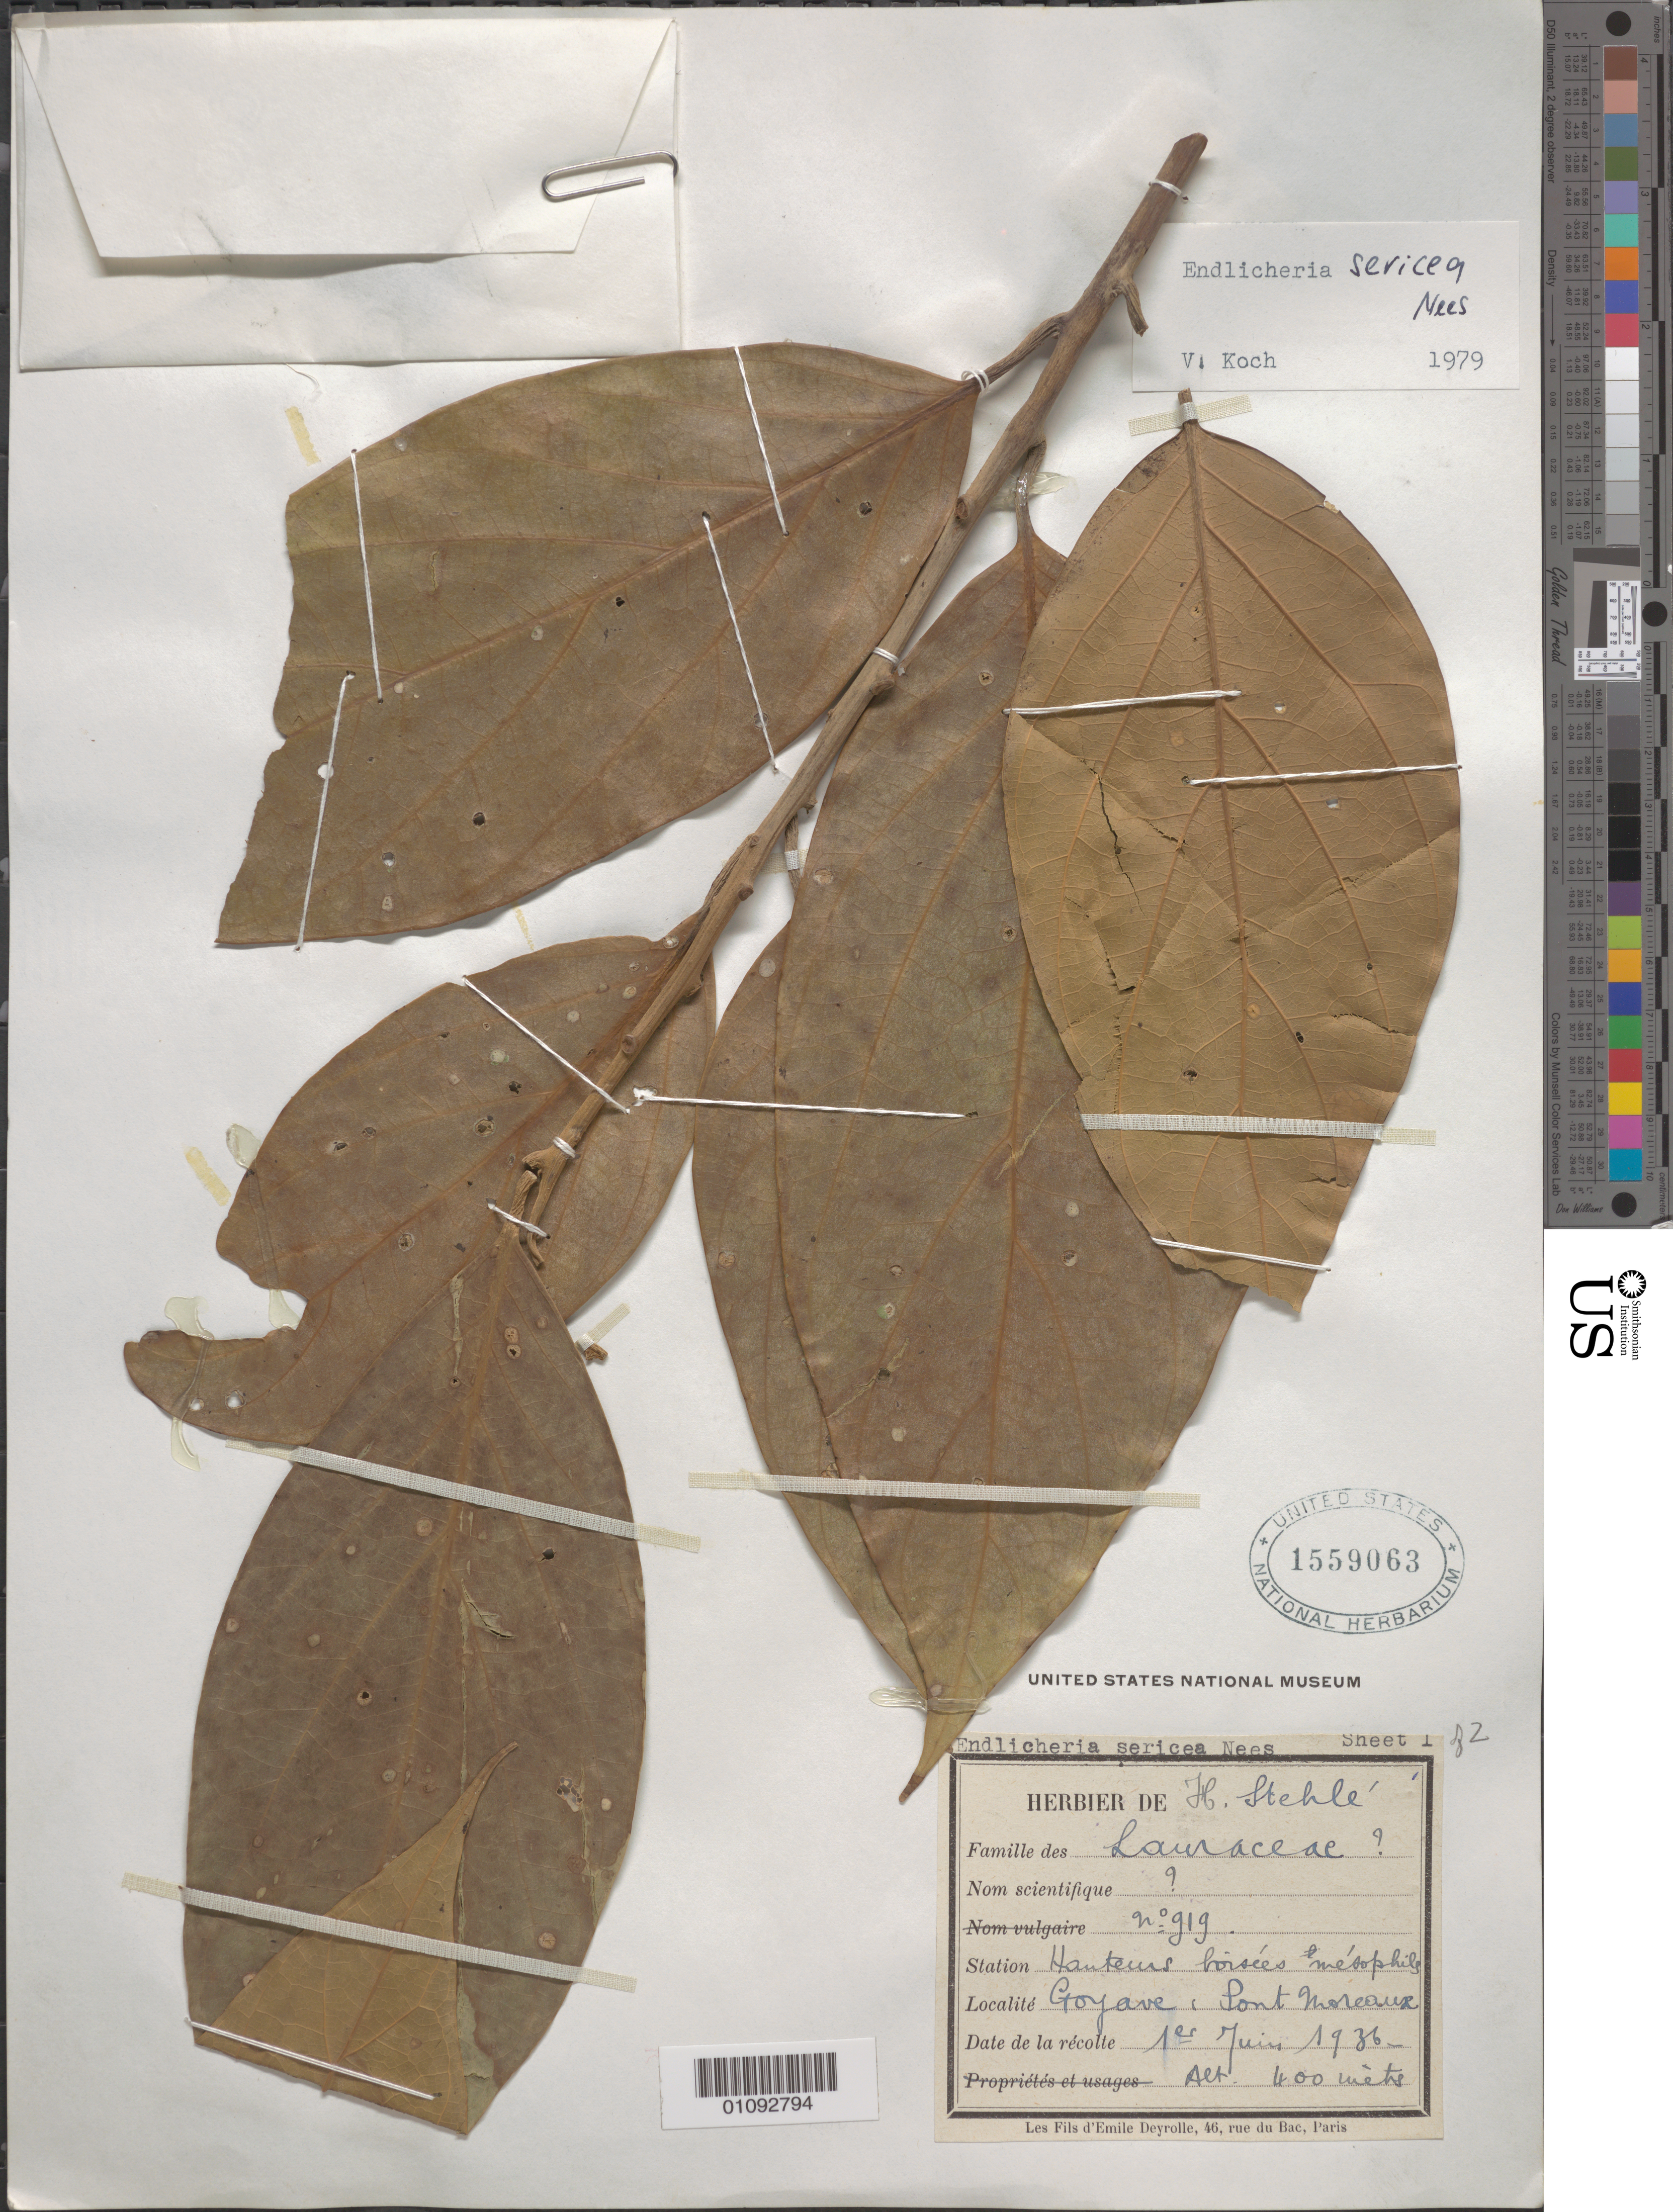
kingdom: Plantae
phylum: Tracheophyta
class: Magnoliopsida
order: Laurales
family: Lauraceae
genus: Endlicheria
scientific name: Endlicheria sericea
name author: Nees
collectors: H. Stehlé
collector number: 919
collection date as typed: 01 Jun 1936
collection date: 1936-06-01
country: Guadeloupe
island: Basse Terre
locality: Goyave, Pont Moreaux.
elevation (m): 400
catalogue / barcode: US 1559063